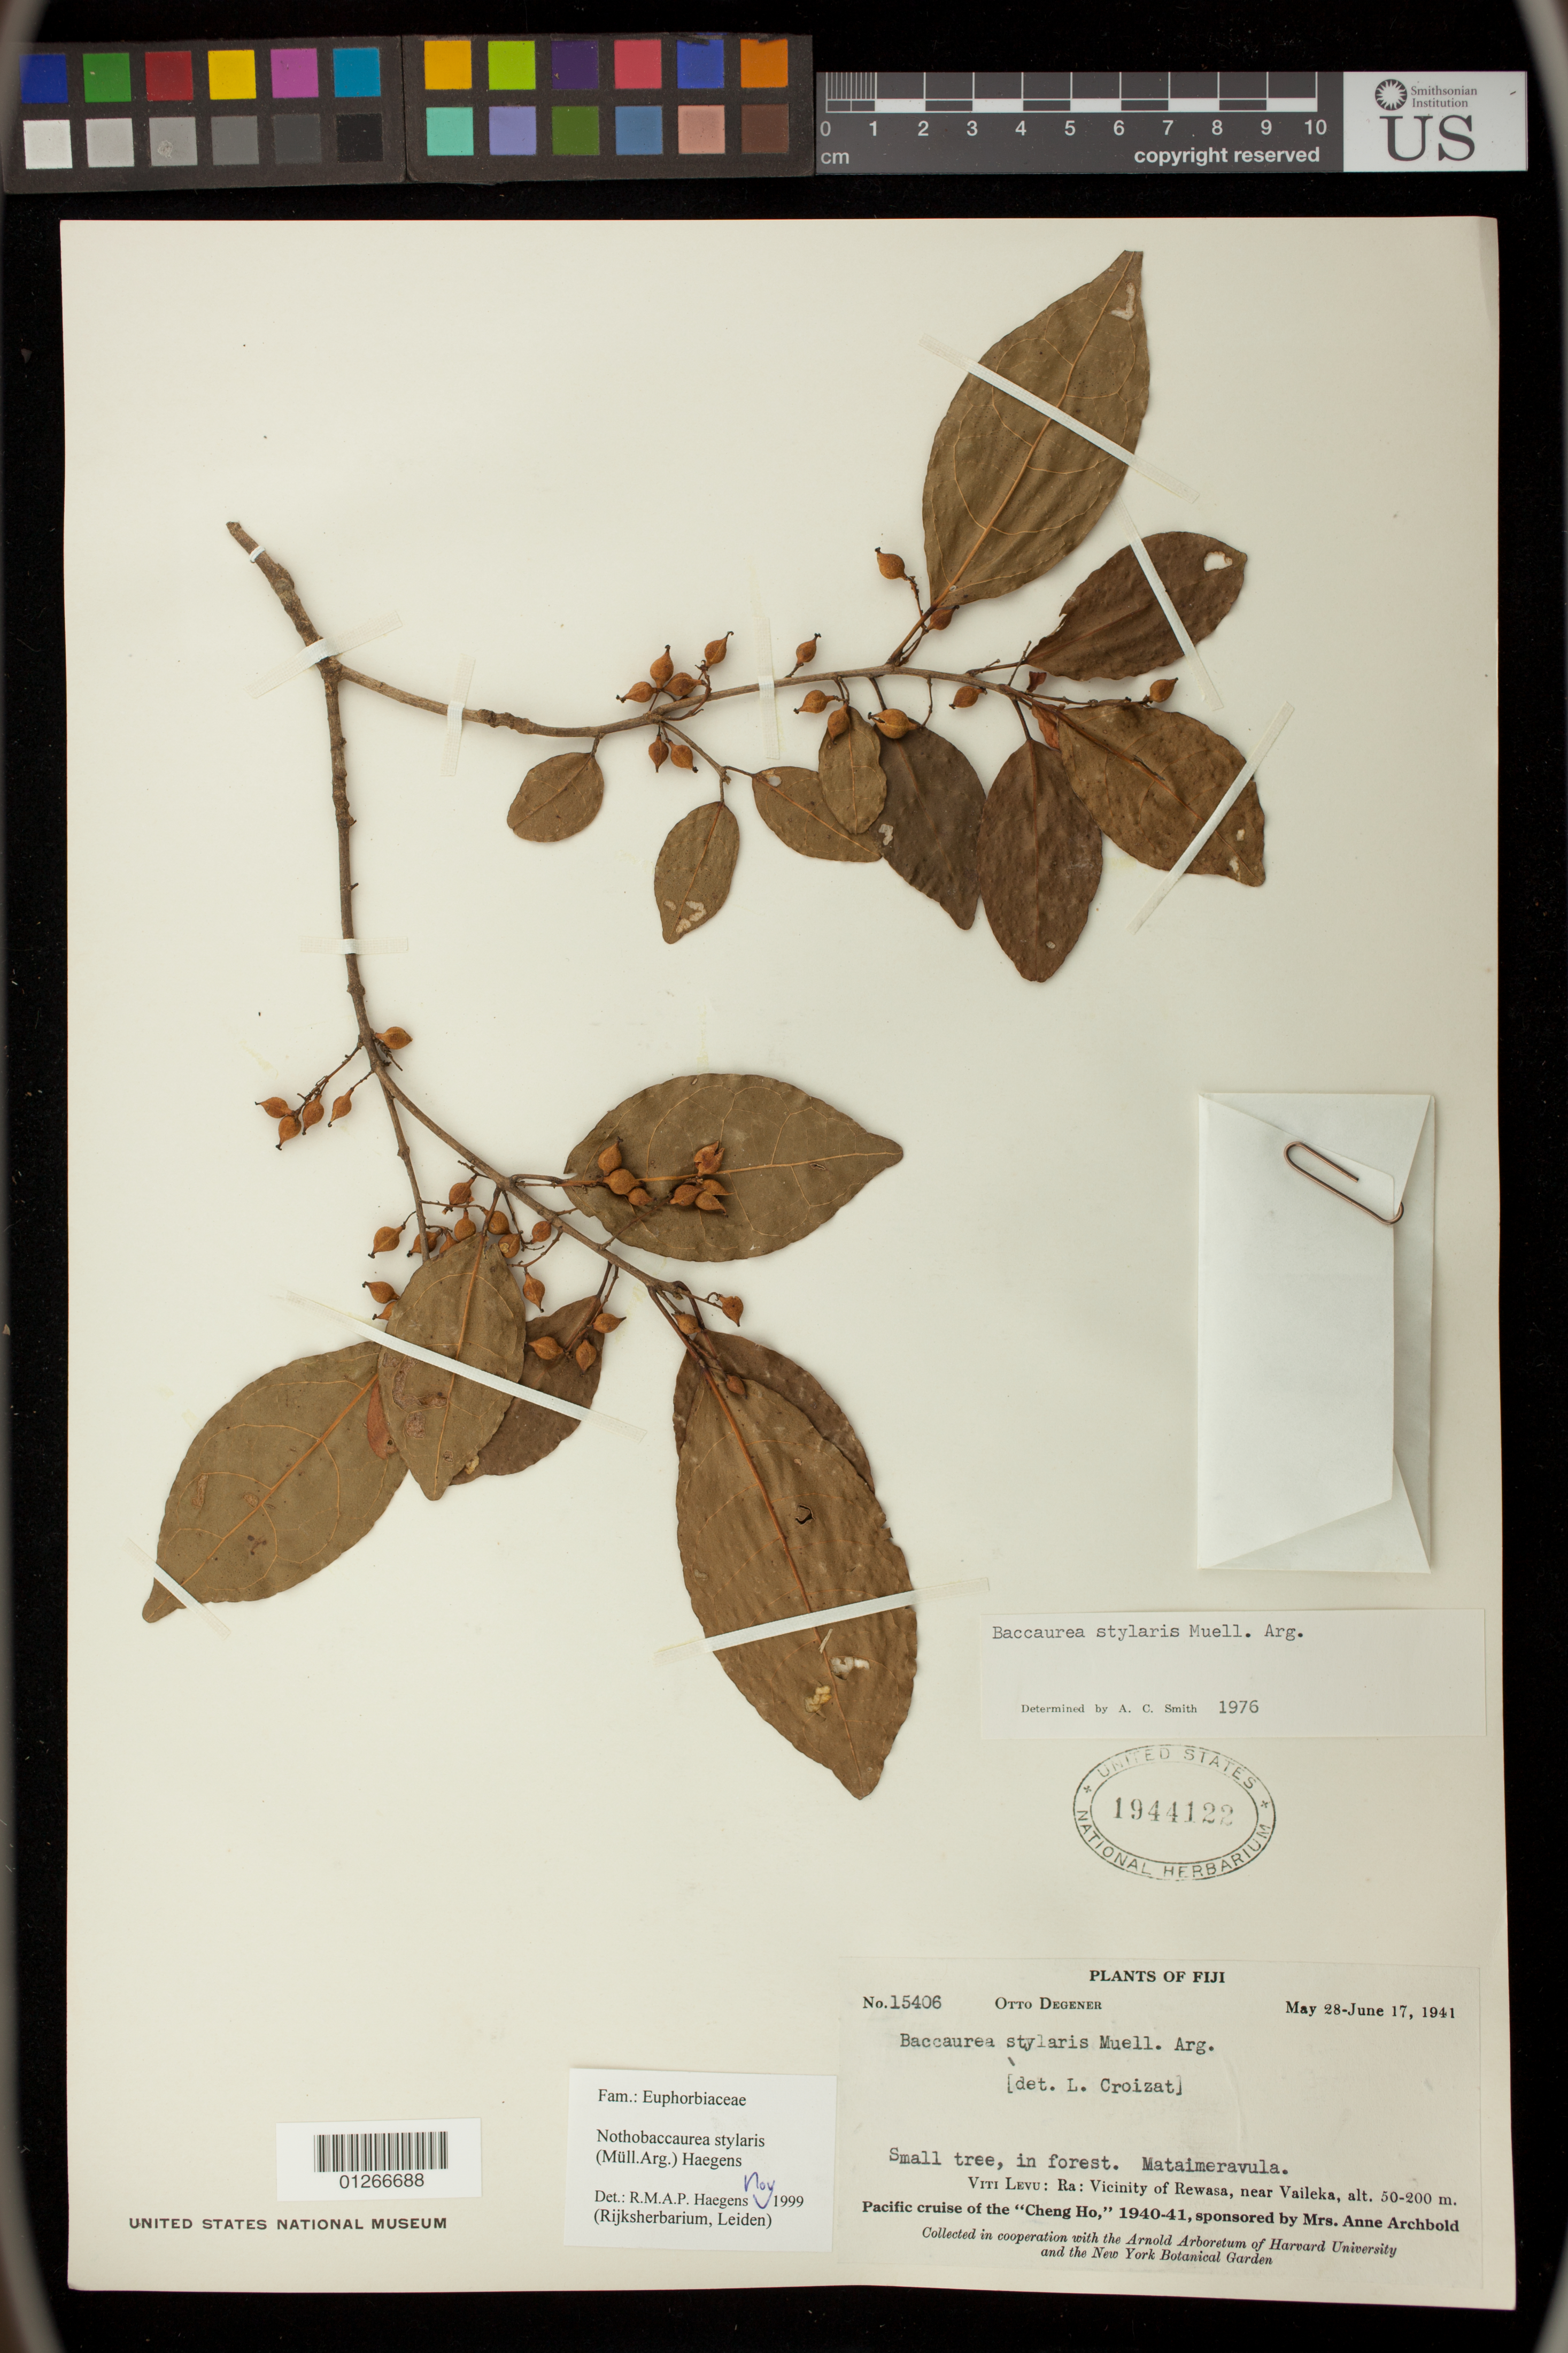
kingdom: Plantae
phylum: Tracheophyta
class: Magnoliopsida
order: Malpighiales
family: Phyllanthaceae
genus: Nothobaccaurea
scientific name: Nothobaccaurea stylaris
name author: (Müll. Arg.) Haegens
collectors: O. Degener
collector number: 15406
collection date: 1941-05-28/1941-06-17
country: Fiji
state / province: Western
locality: Viti Levu: Ra: Vicinity of Rewasa, near Vaileka.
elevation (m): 50